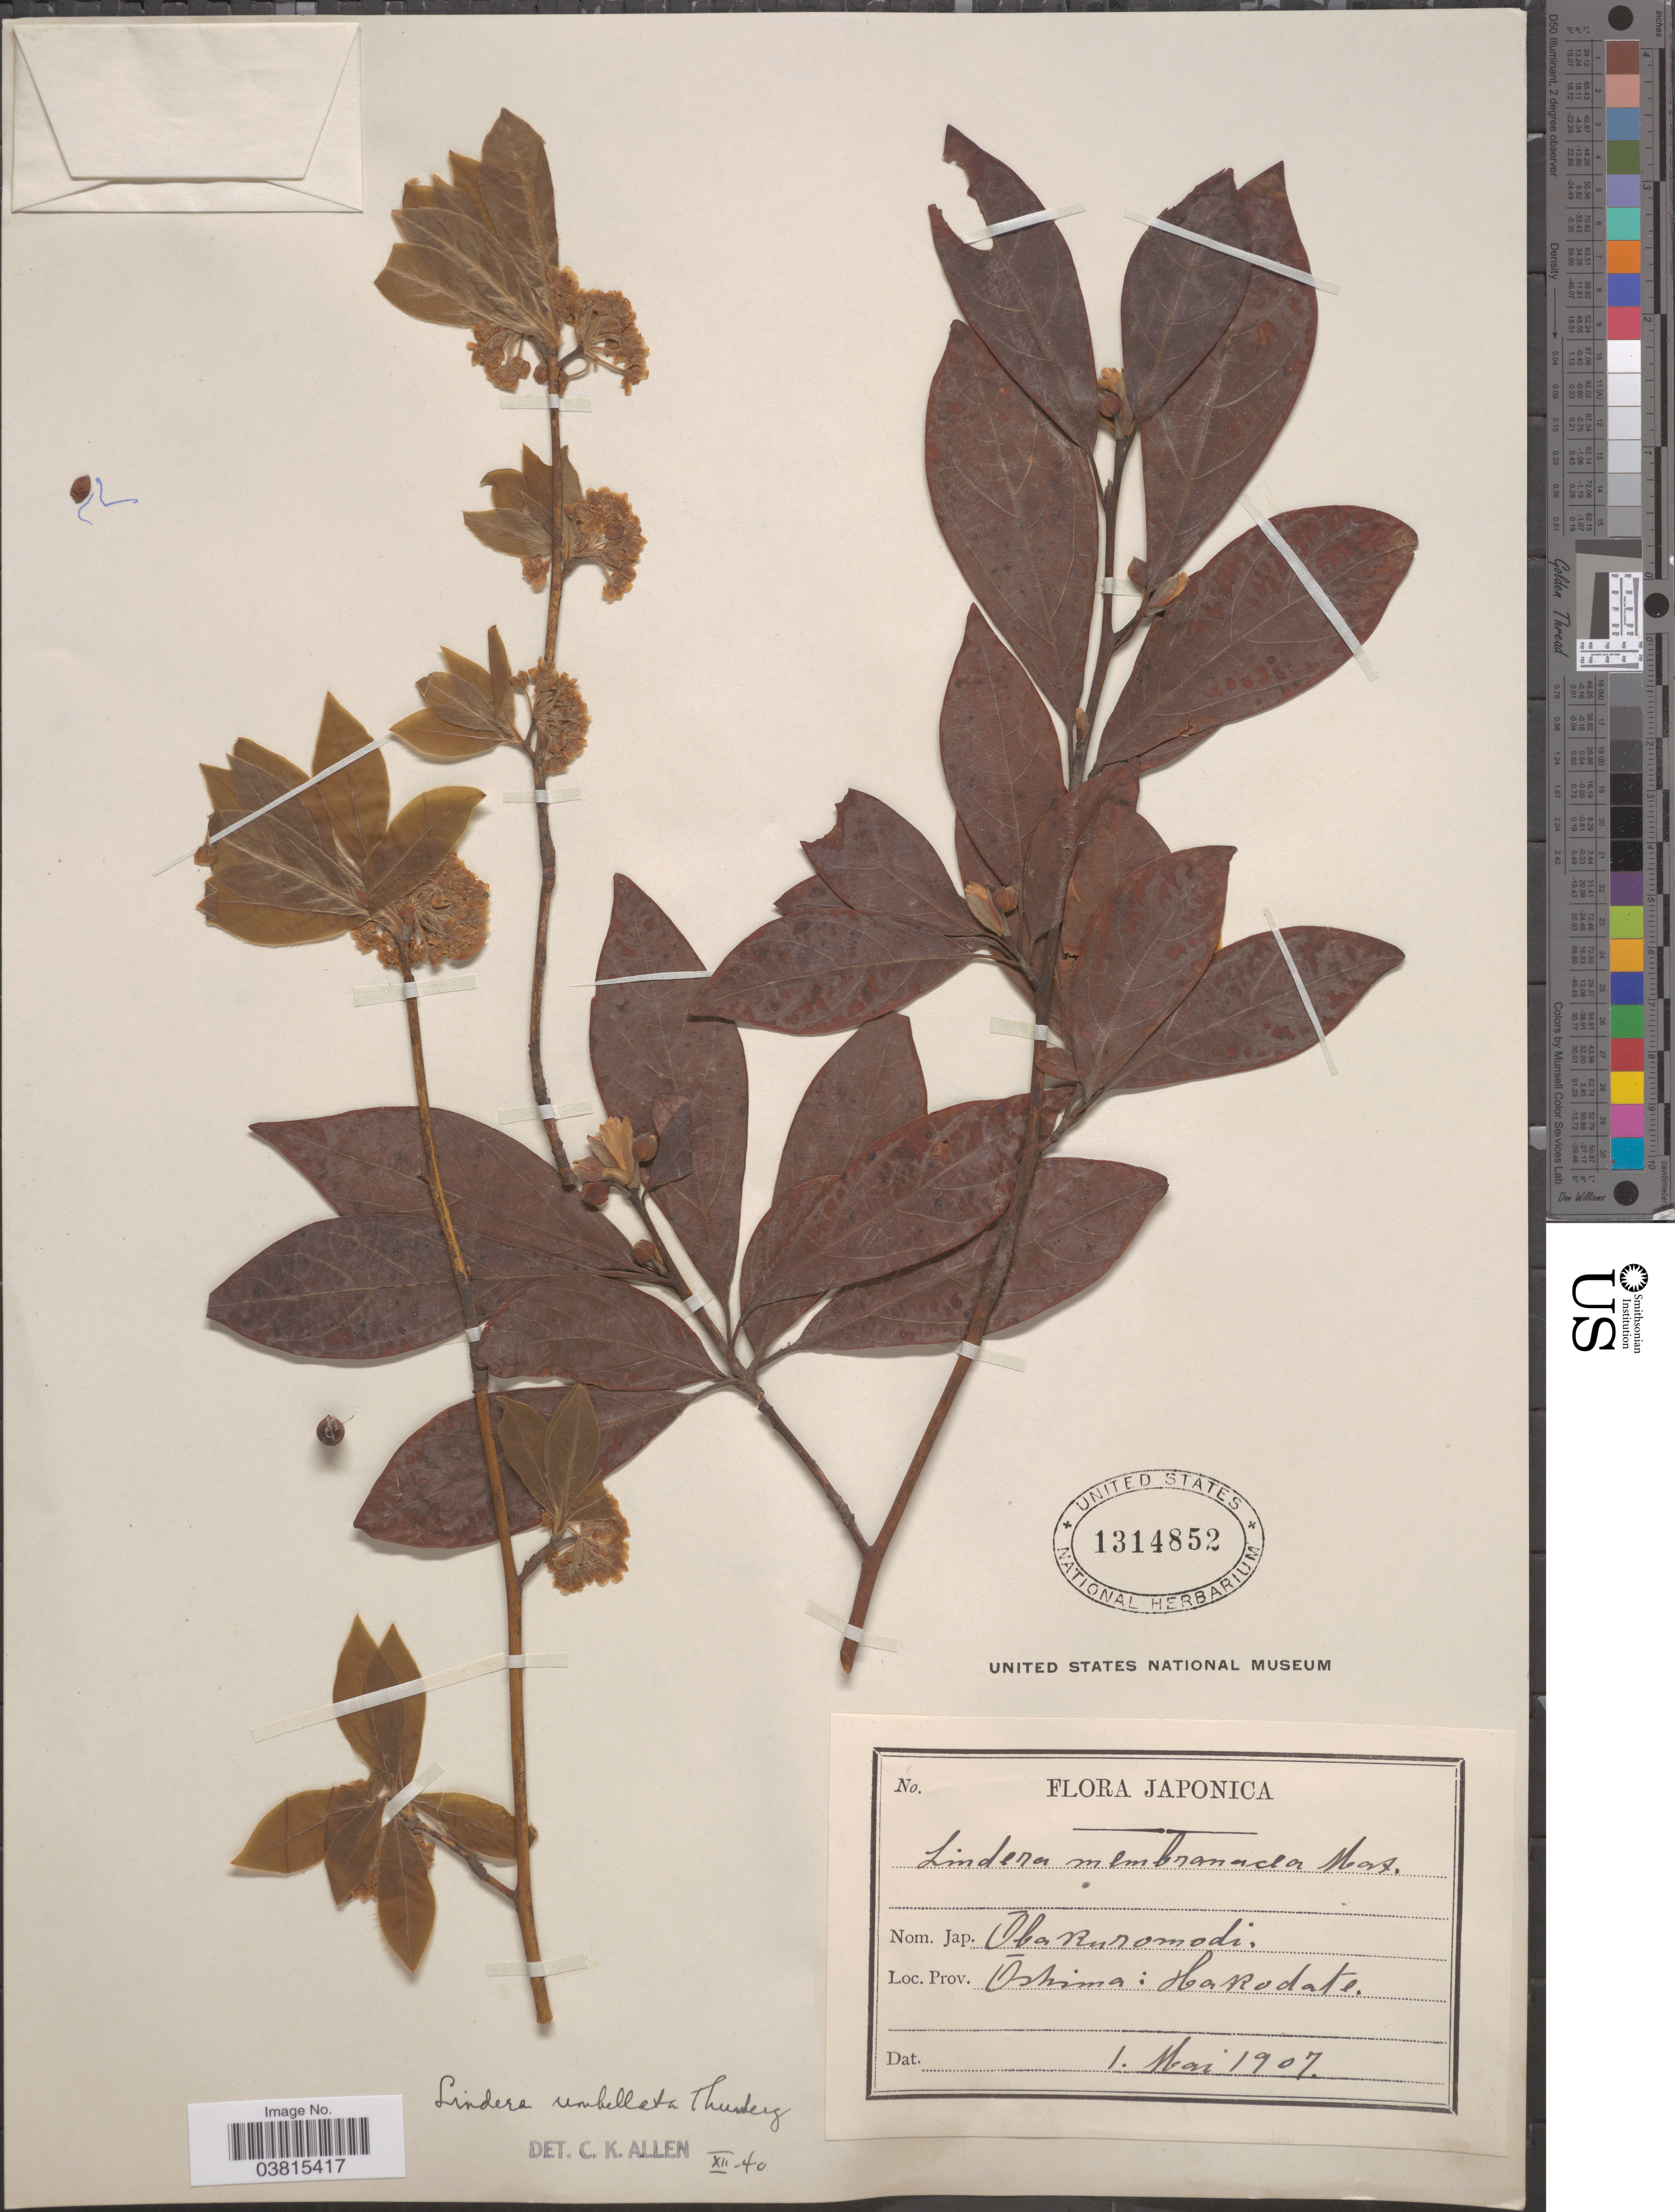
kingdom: Plantae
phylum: Tracheophyta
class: Magnoliopsida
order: Laurales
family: Lauraceae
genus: Lindera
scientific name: Lindera umbellata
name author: Thunb.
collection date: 1907-05-01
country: Japan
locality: Ōshima: Hakodate.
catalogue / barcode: US 1314852